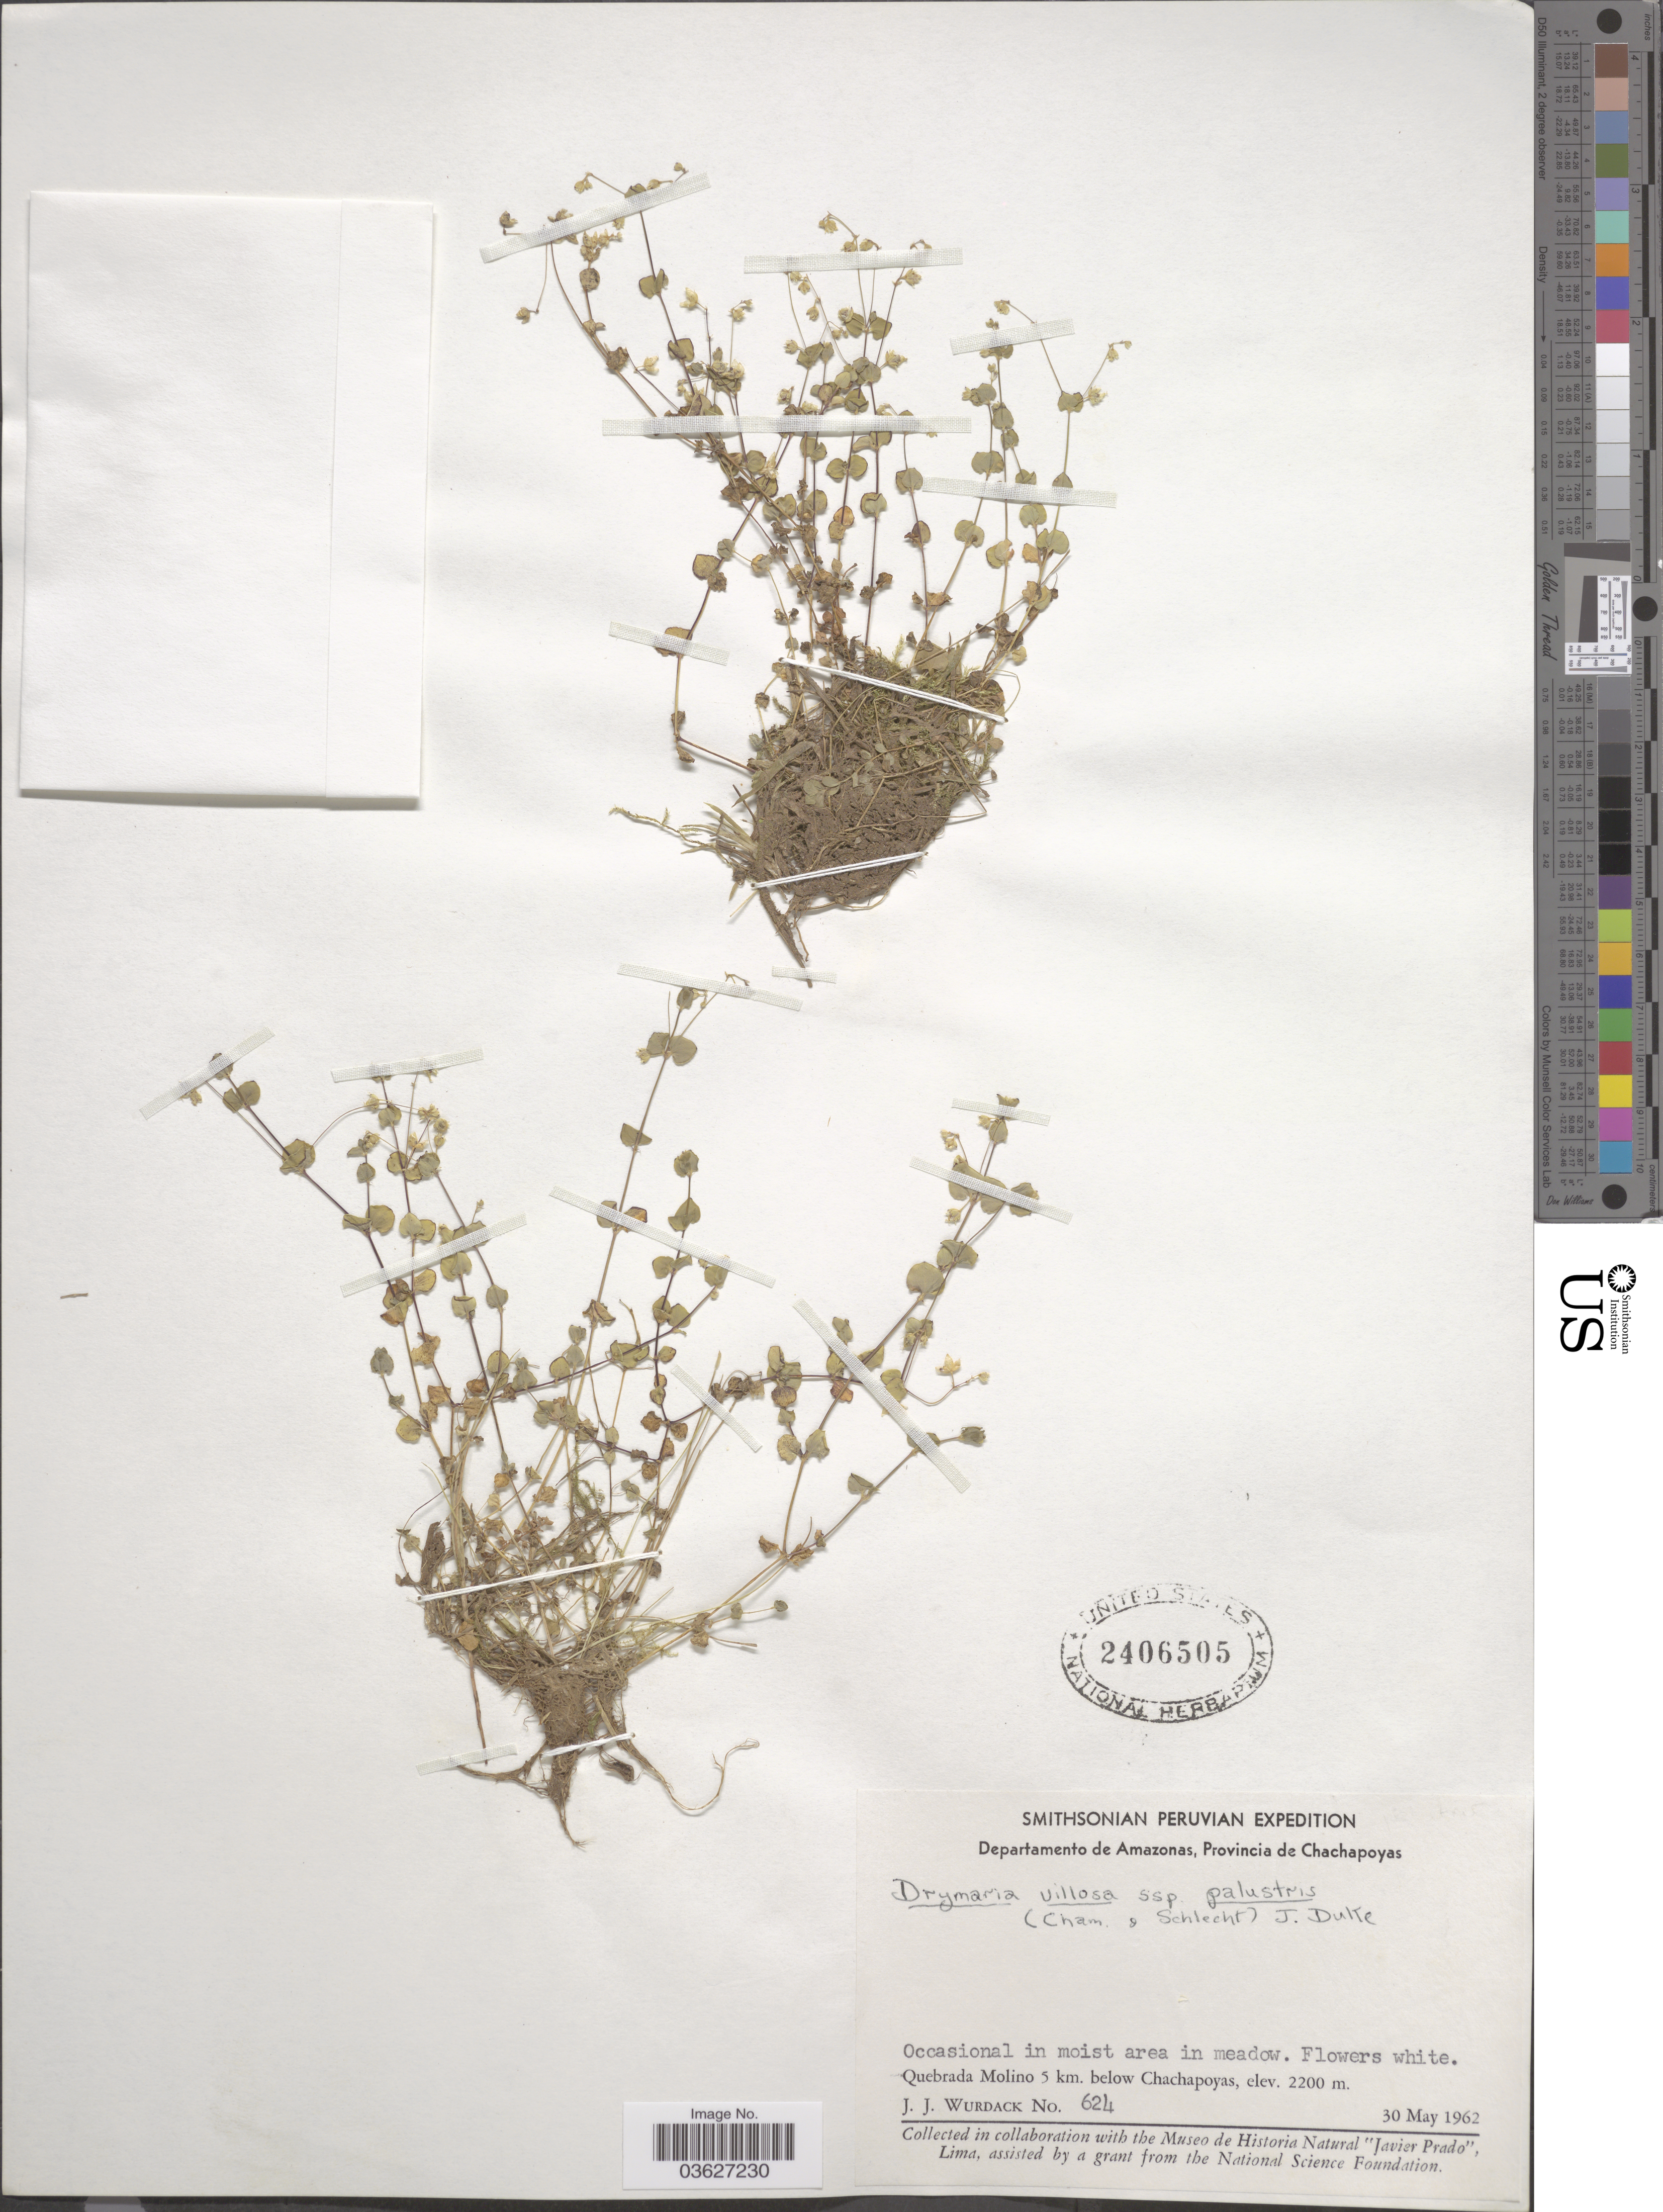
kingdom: Plantae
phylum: Tracheophyta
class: Magnoliopsida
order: Caryophyllales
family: Caryophyllaceae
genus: Drymaria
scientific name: Drymaria villosa subsp. palustris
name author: (Cham. & Schltdl.) J.A. Duke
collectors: J. J. Wurdack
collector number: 624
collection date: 1962-05-30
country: Peru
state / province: Amazonas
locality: Departamento de Amazonas, Provincia de Chachapoyas. Quebrada Molino 5 km. below Chachapoyas.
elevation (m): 2200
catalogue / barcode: US 2406505